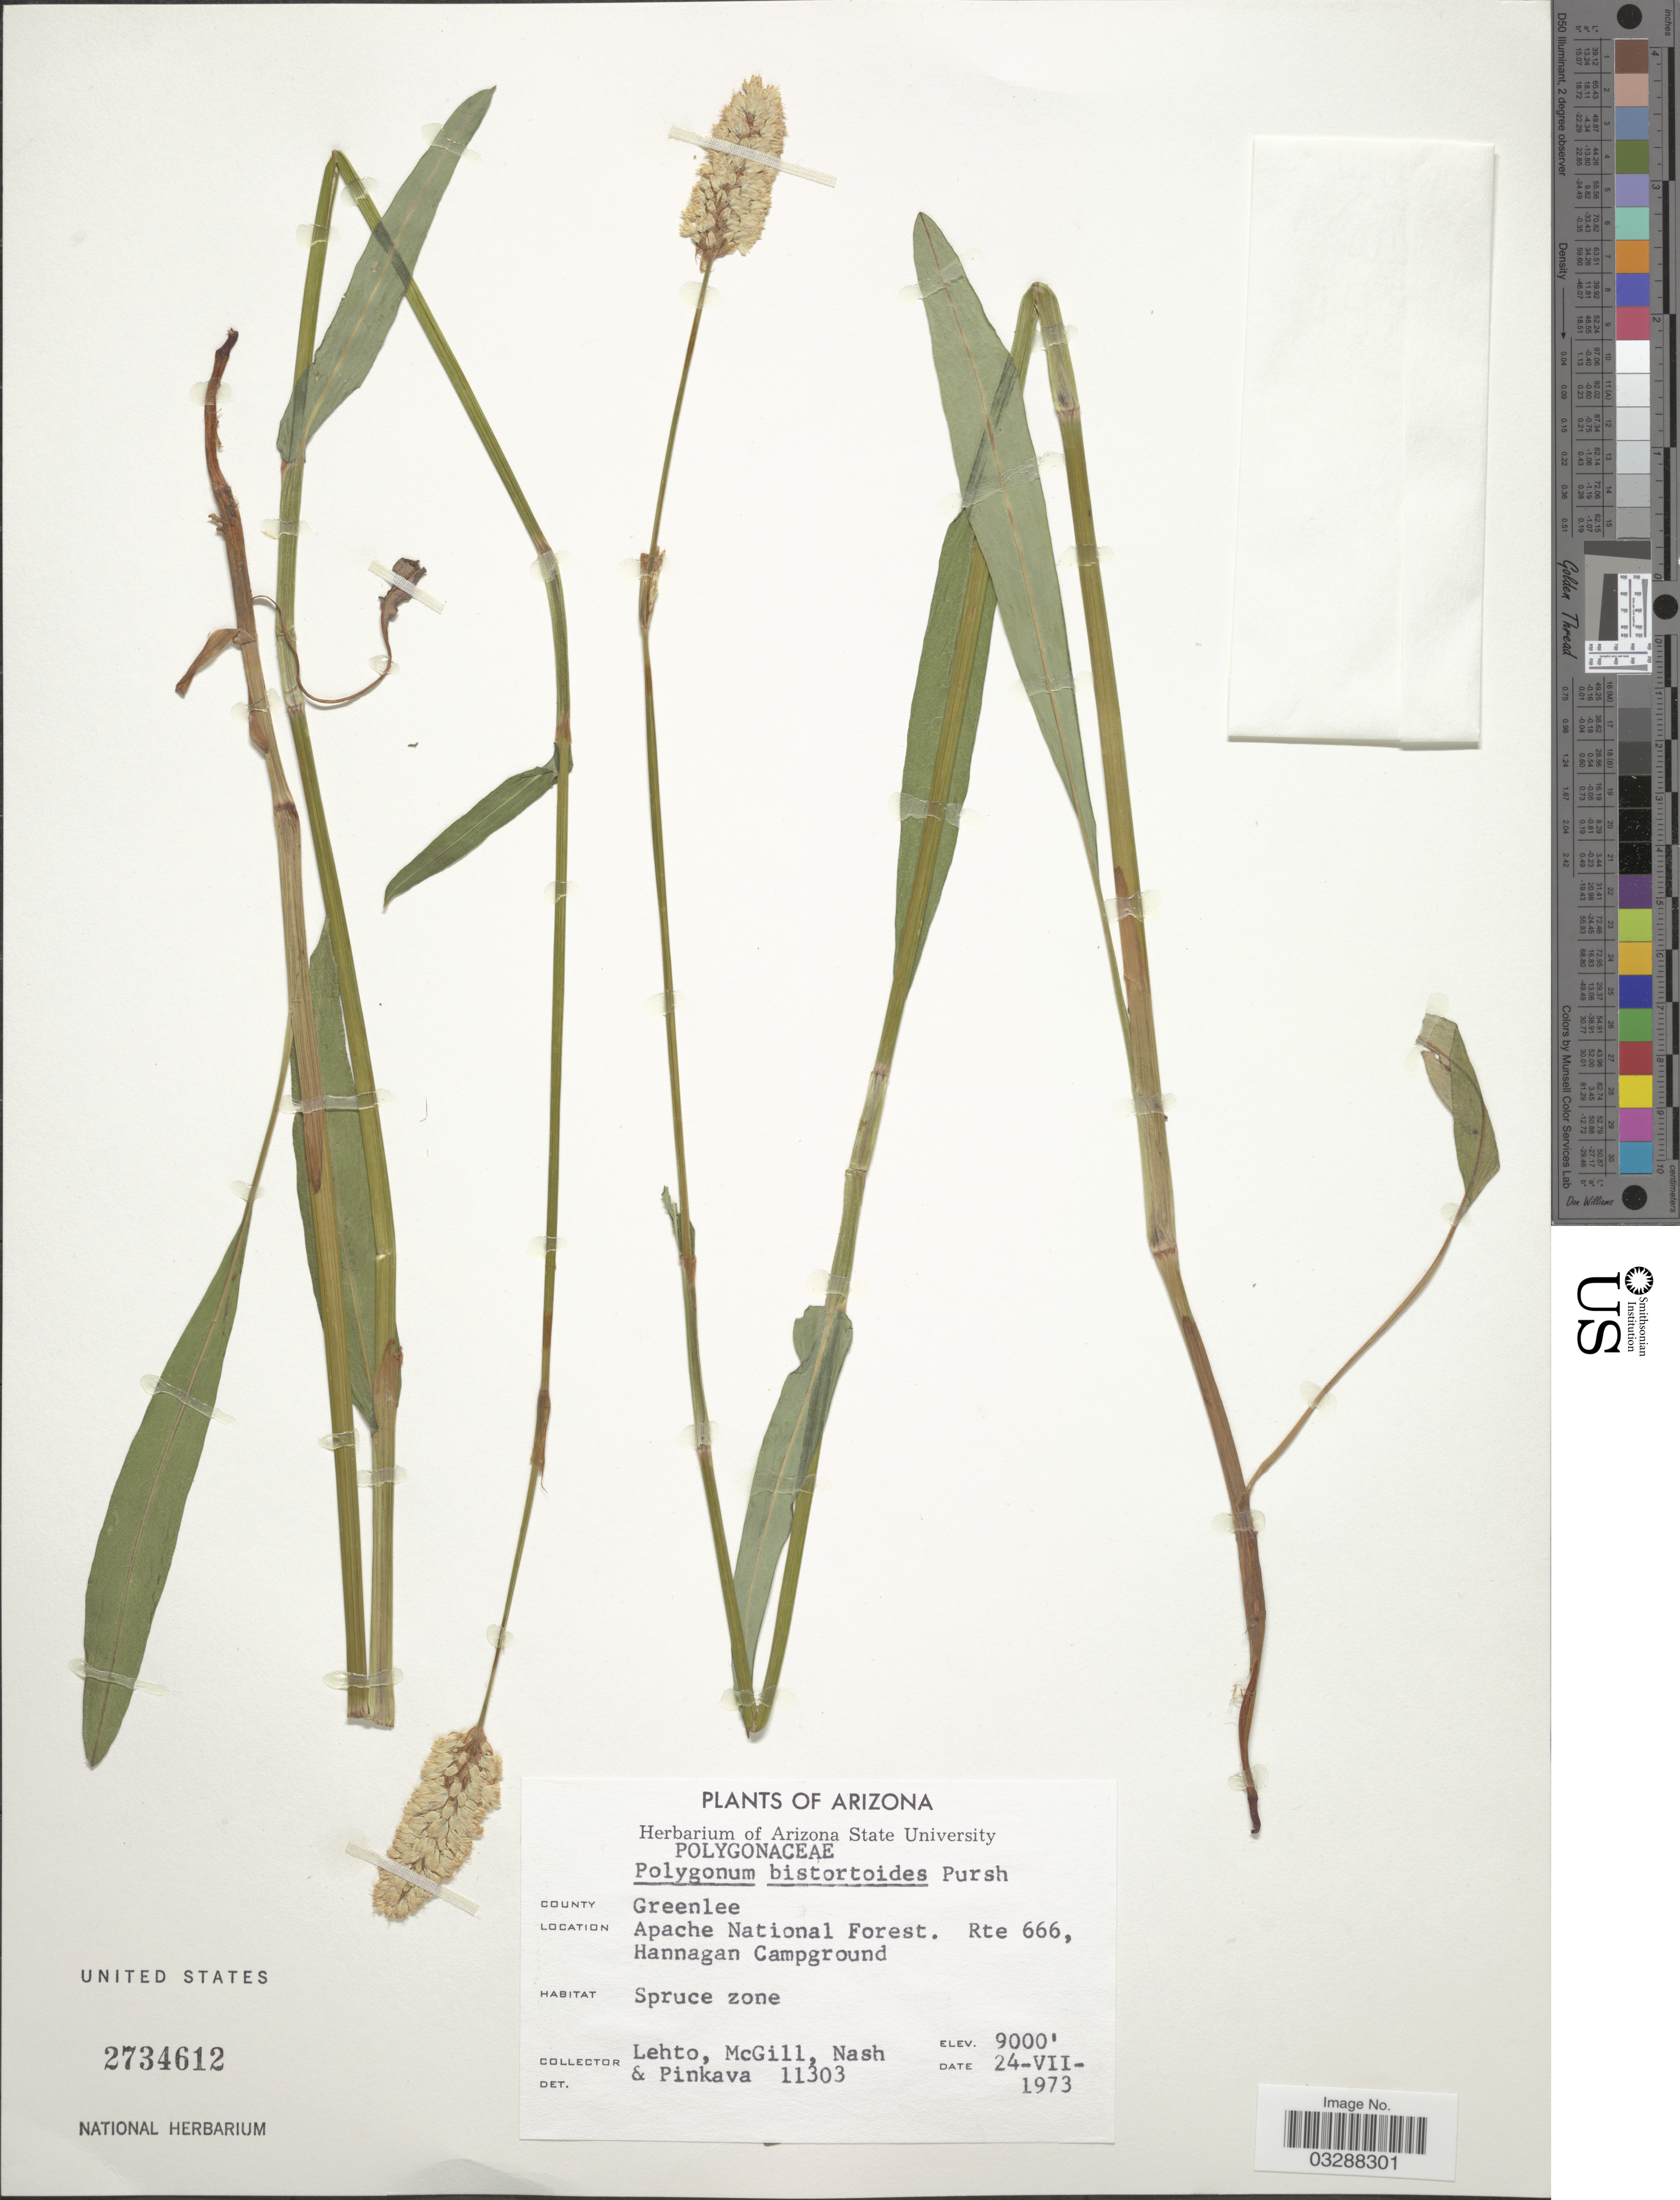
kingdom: Plantae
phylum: Tracheophyta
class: Magnoliopsida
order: Caryophyllales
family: Polygonaceae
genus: Bistorta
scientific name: Bistorta bistortoides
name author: (Pursh) Small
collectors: -. Lehto, -. McGill, -- Nash & -. Pinkava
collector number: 11303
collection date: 1973-07-24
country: United States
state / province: Arizona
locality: County Greenlee, Apache National Forest. Rte 666, Hannagan Campground, Spruce zone.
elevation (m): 2743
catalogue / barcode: US 2734612